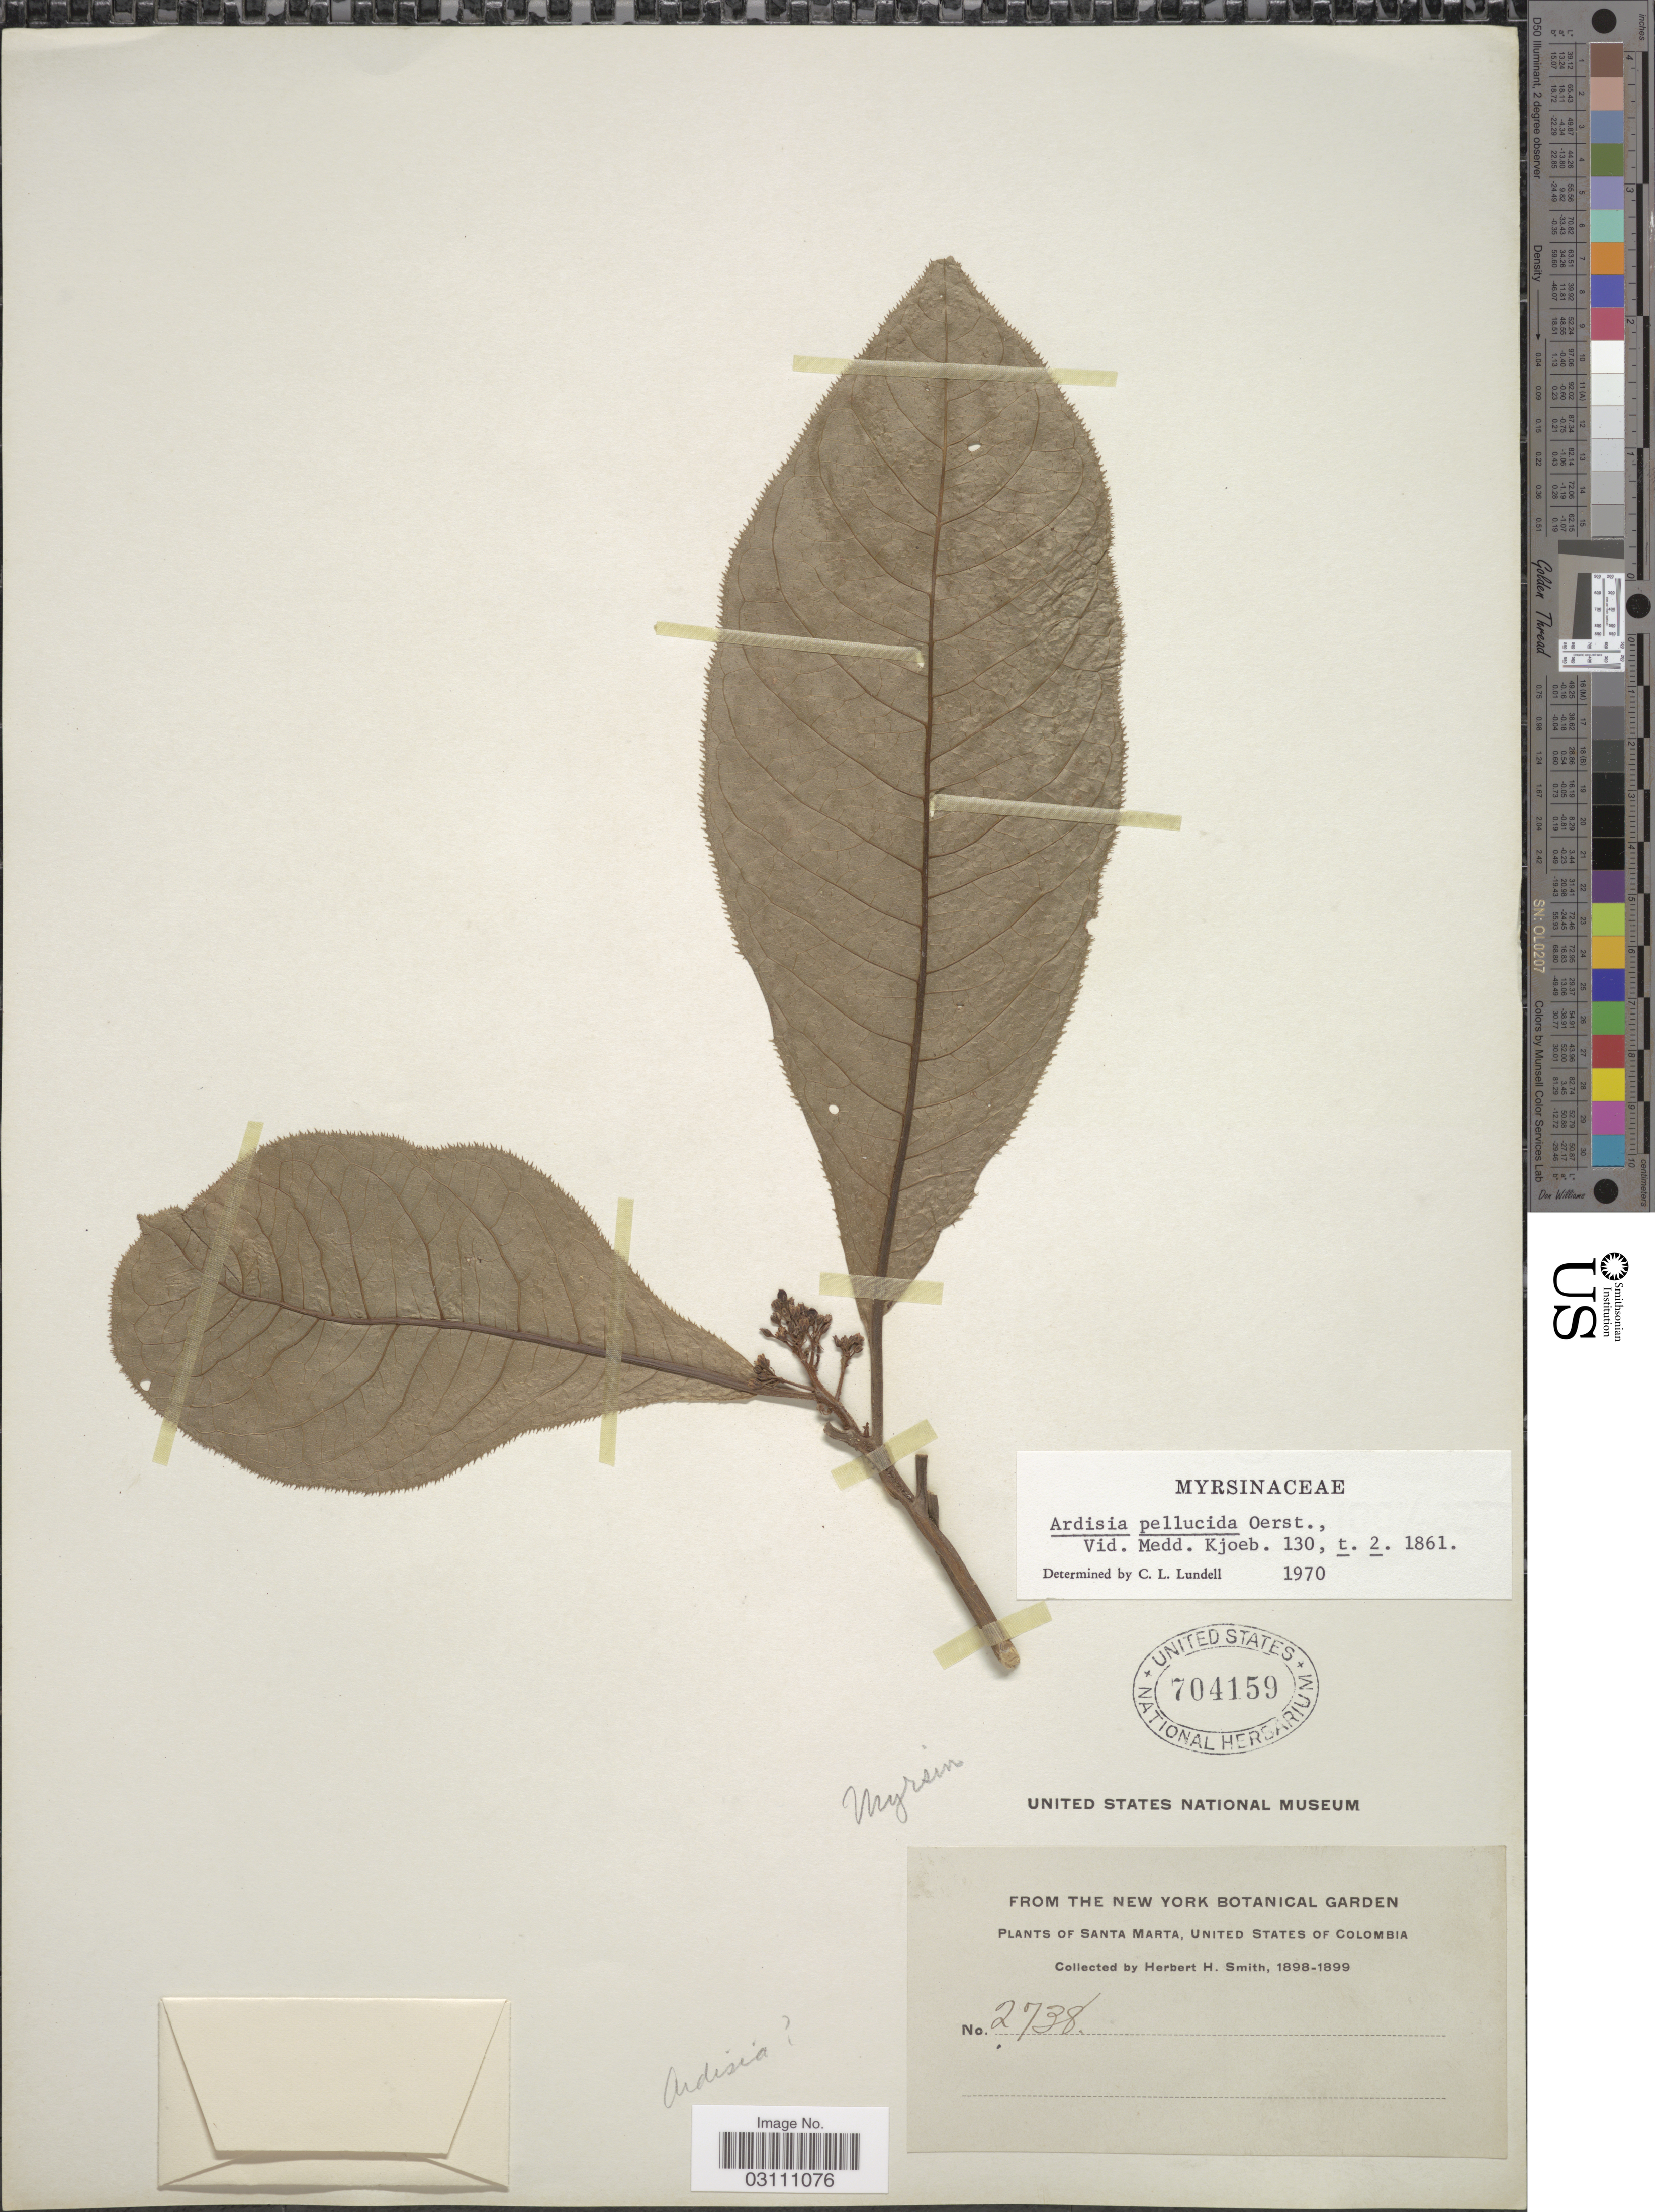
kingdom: Plantae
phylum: Tracheophyta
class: Magnoliopsida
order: Ericales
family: Primulaceae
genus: Ardisia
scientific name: Ardisia pellucida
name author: Oerst.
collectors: Herbert H. Smith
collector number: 2738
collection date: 1898/1899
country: Colombia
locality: Santa Marta, United States of Colombia.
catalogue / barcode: US 704159